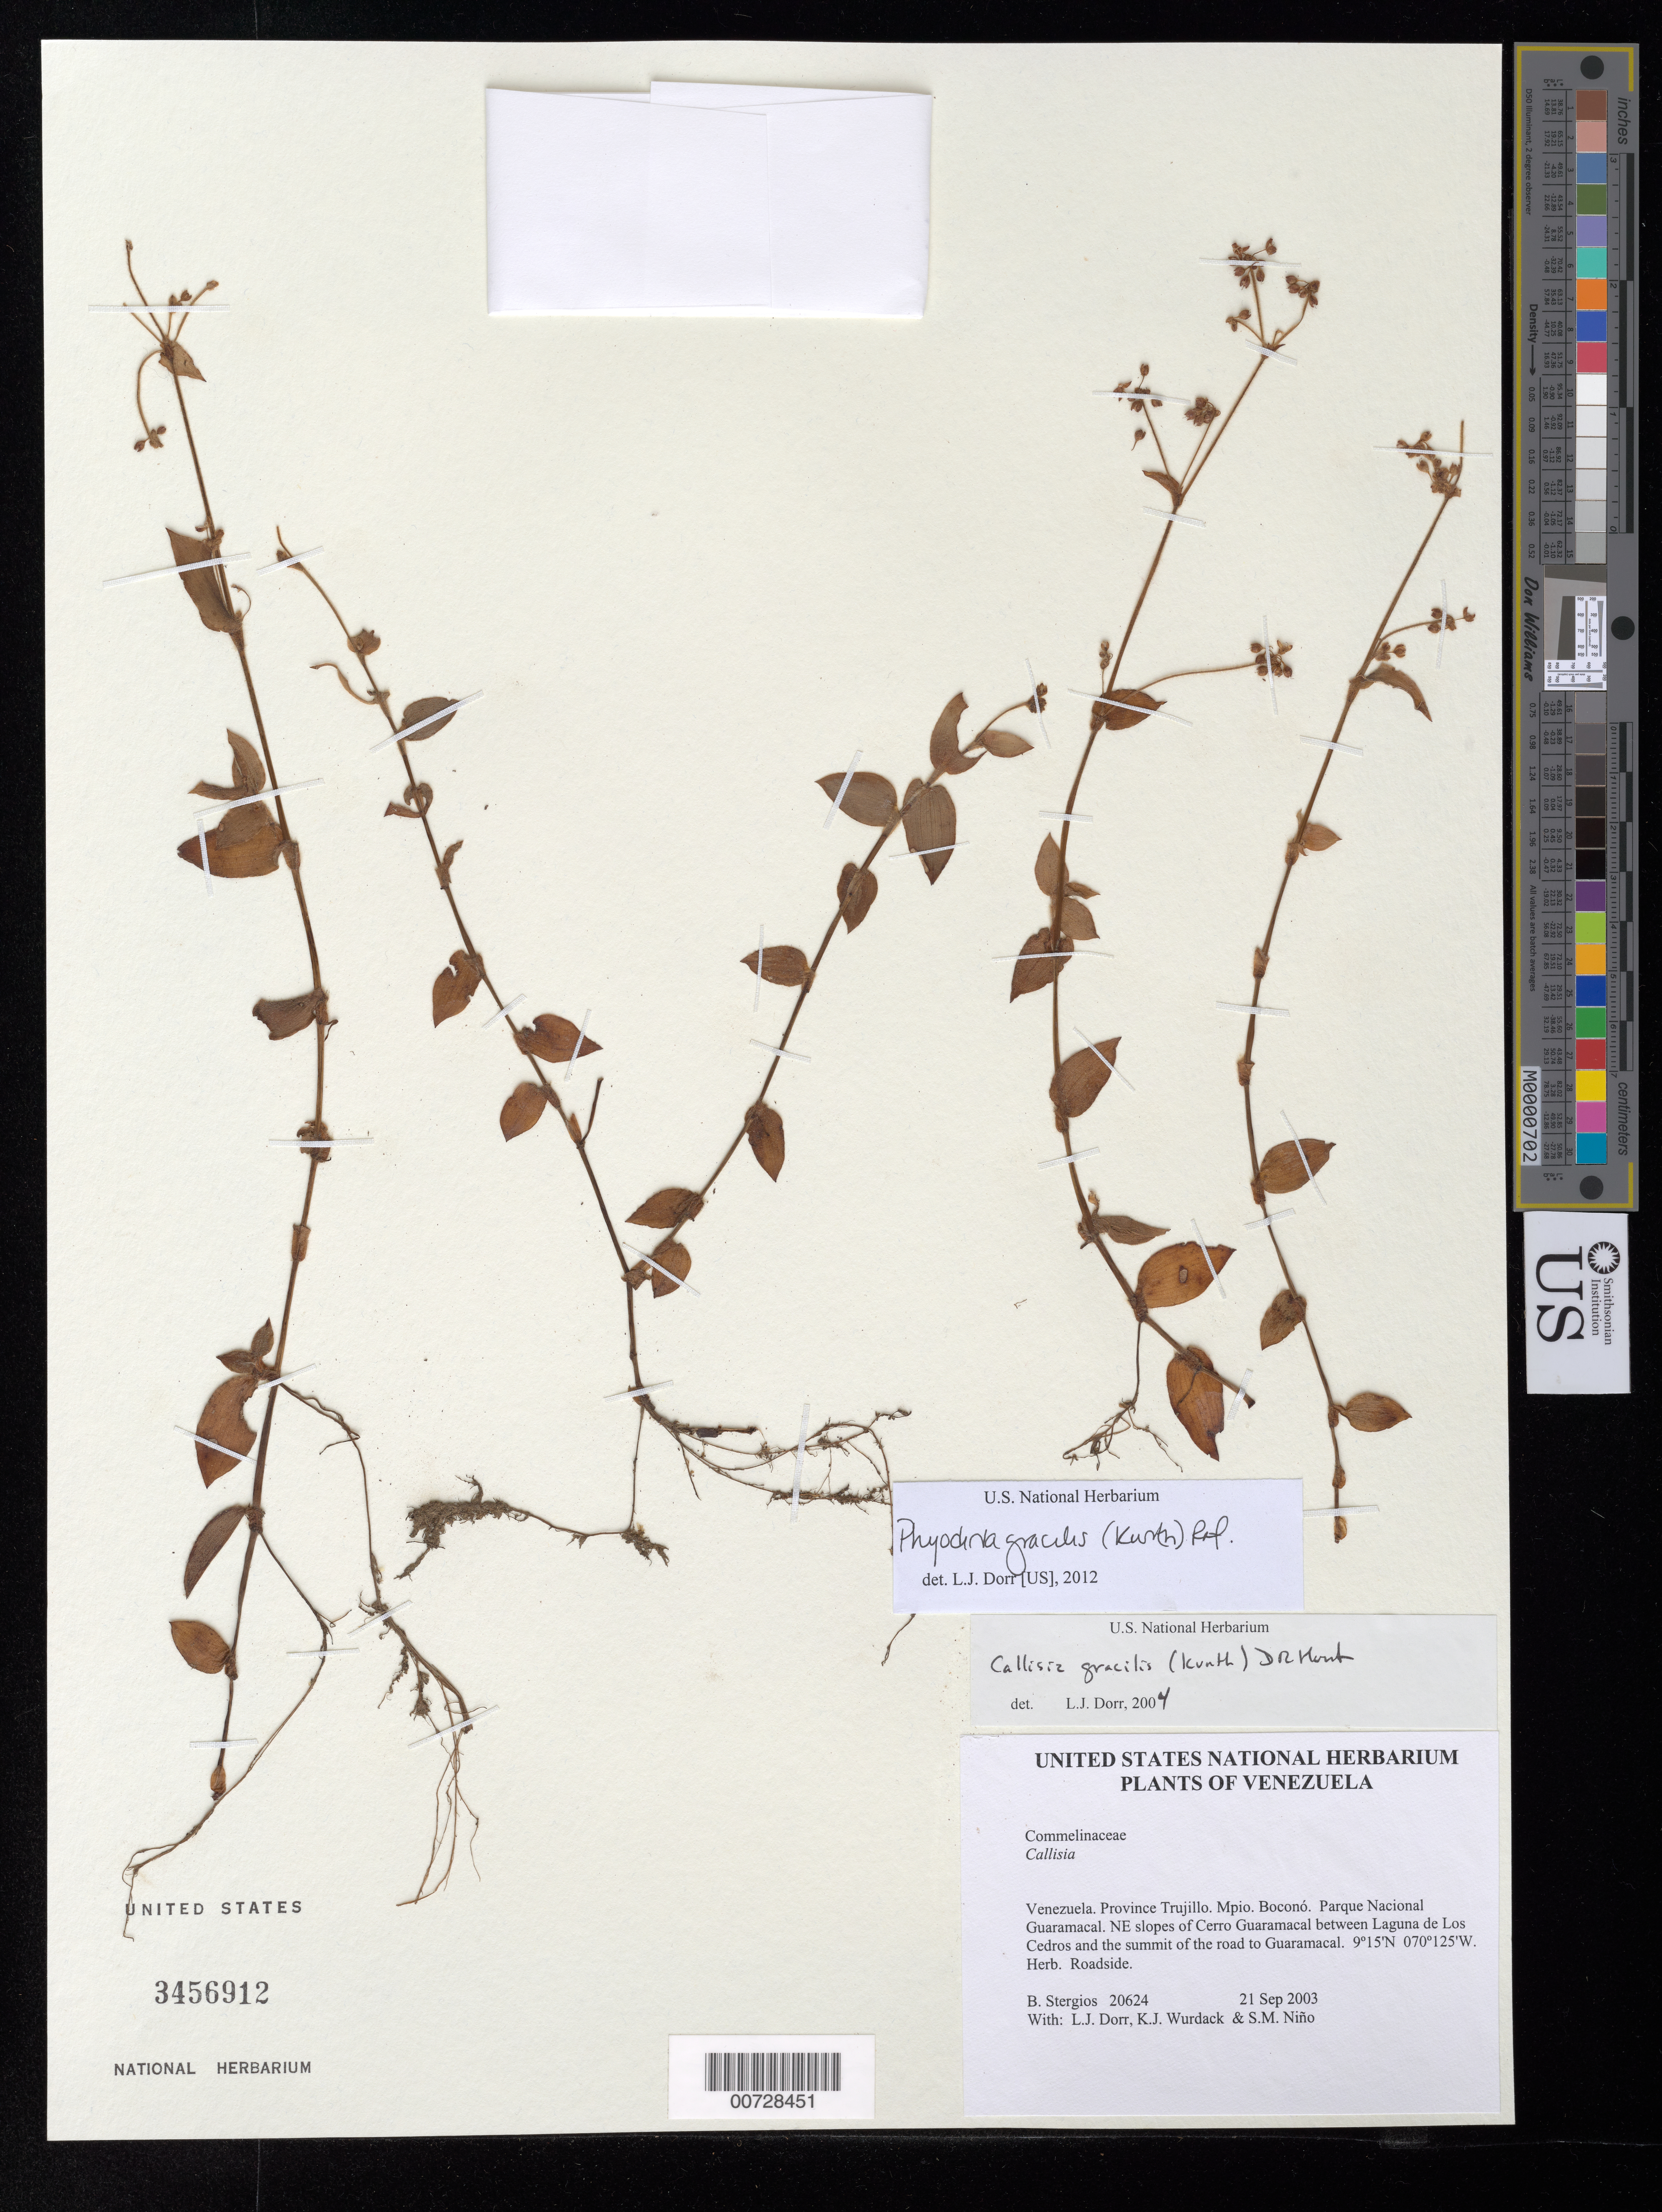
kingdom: Plantae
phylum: Tracheophyta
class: Liliopsida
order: Commelinales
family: Commelinaceae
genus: Callisia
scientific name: Callisia gracilis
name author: (Kunth) D.R. Hunt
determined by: Dorr, L. J., (BOT), Smithsonian Institution - National Museum of Natural History (UNITED STATES)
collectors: B. G. Stergios, L. J. Dorr, K. Wurdack & S. M. Niño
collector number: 20624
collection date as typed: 21 Sep 2003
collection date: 2003-09-21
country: Venezuela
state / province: Trujillo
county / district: Boconó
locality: Parque Nacional Guaramacal. NE slopes of Cerro Guaramacal between Laguna de Los Cedros and the summit of the road to Guaramacal.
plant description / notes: F, K, NY, PORT, US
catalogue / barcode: US 3456912